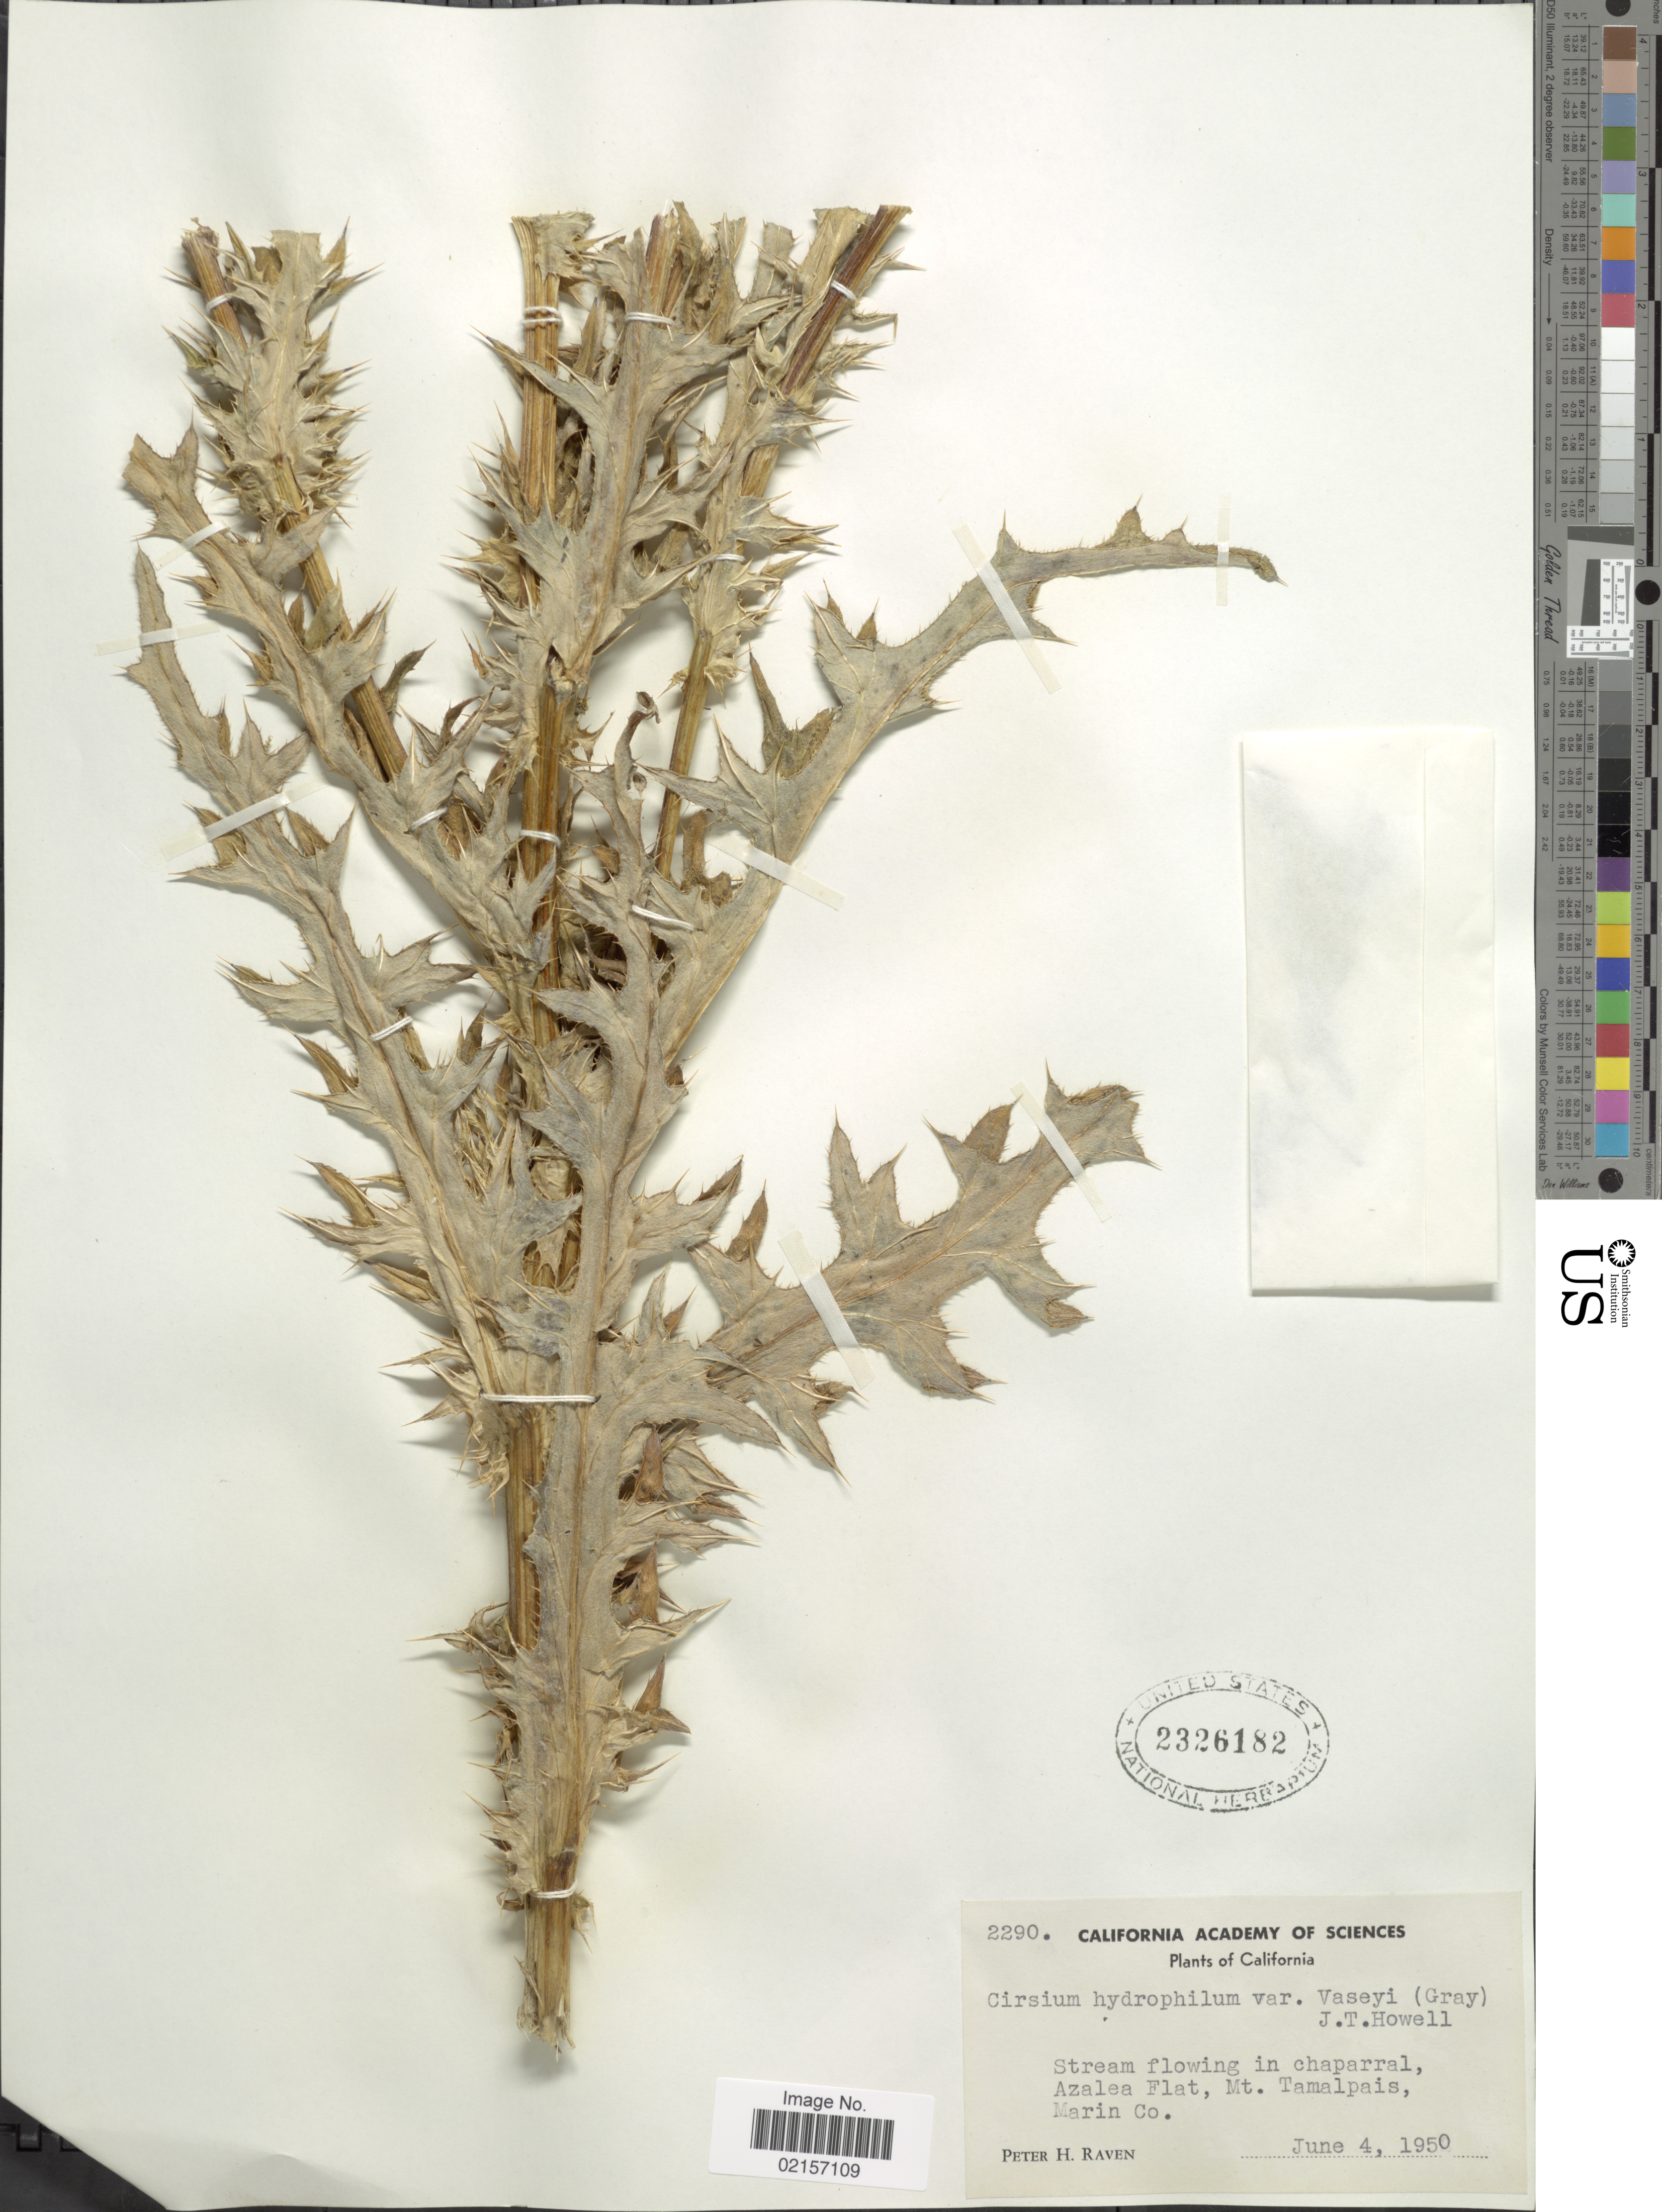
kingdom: Plantae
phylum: Tracheophyta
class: Magnoliopsida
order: Asterales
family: Asteraceae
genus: Cirsium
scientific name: Cirsium hydrophilum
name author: (Greene) Jeps.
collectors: P. Raven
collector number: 2290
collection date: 1950-06-04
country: United States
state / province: California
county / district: Marin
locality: Stream flowing in chaparral, Azalea Flat, Mt. Tamalpais, Marin Co.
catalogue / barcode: US 2326182